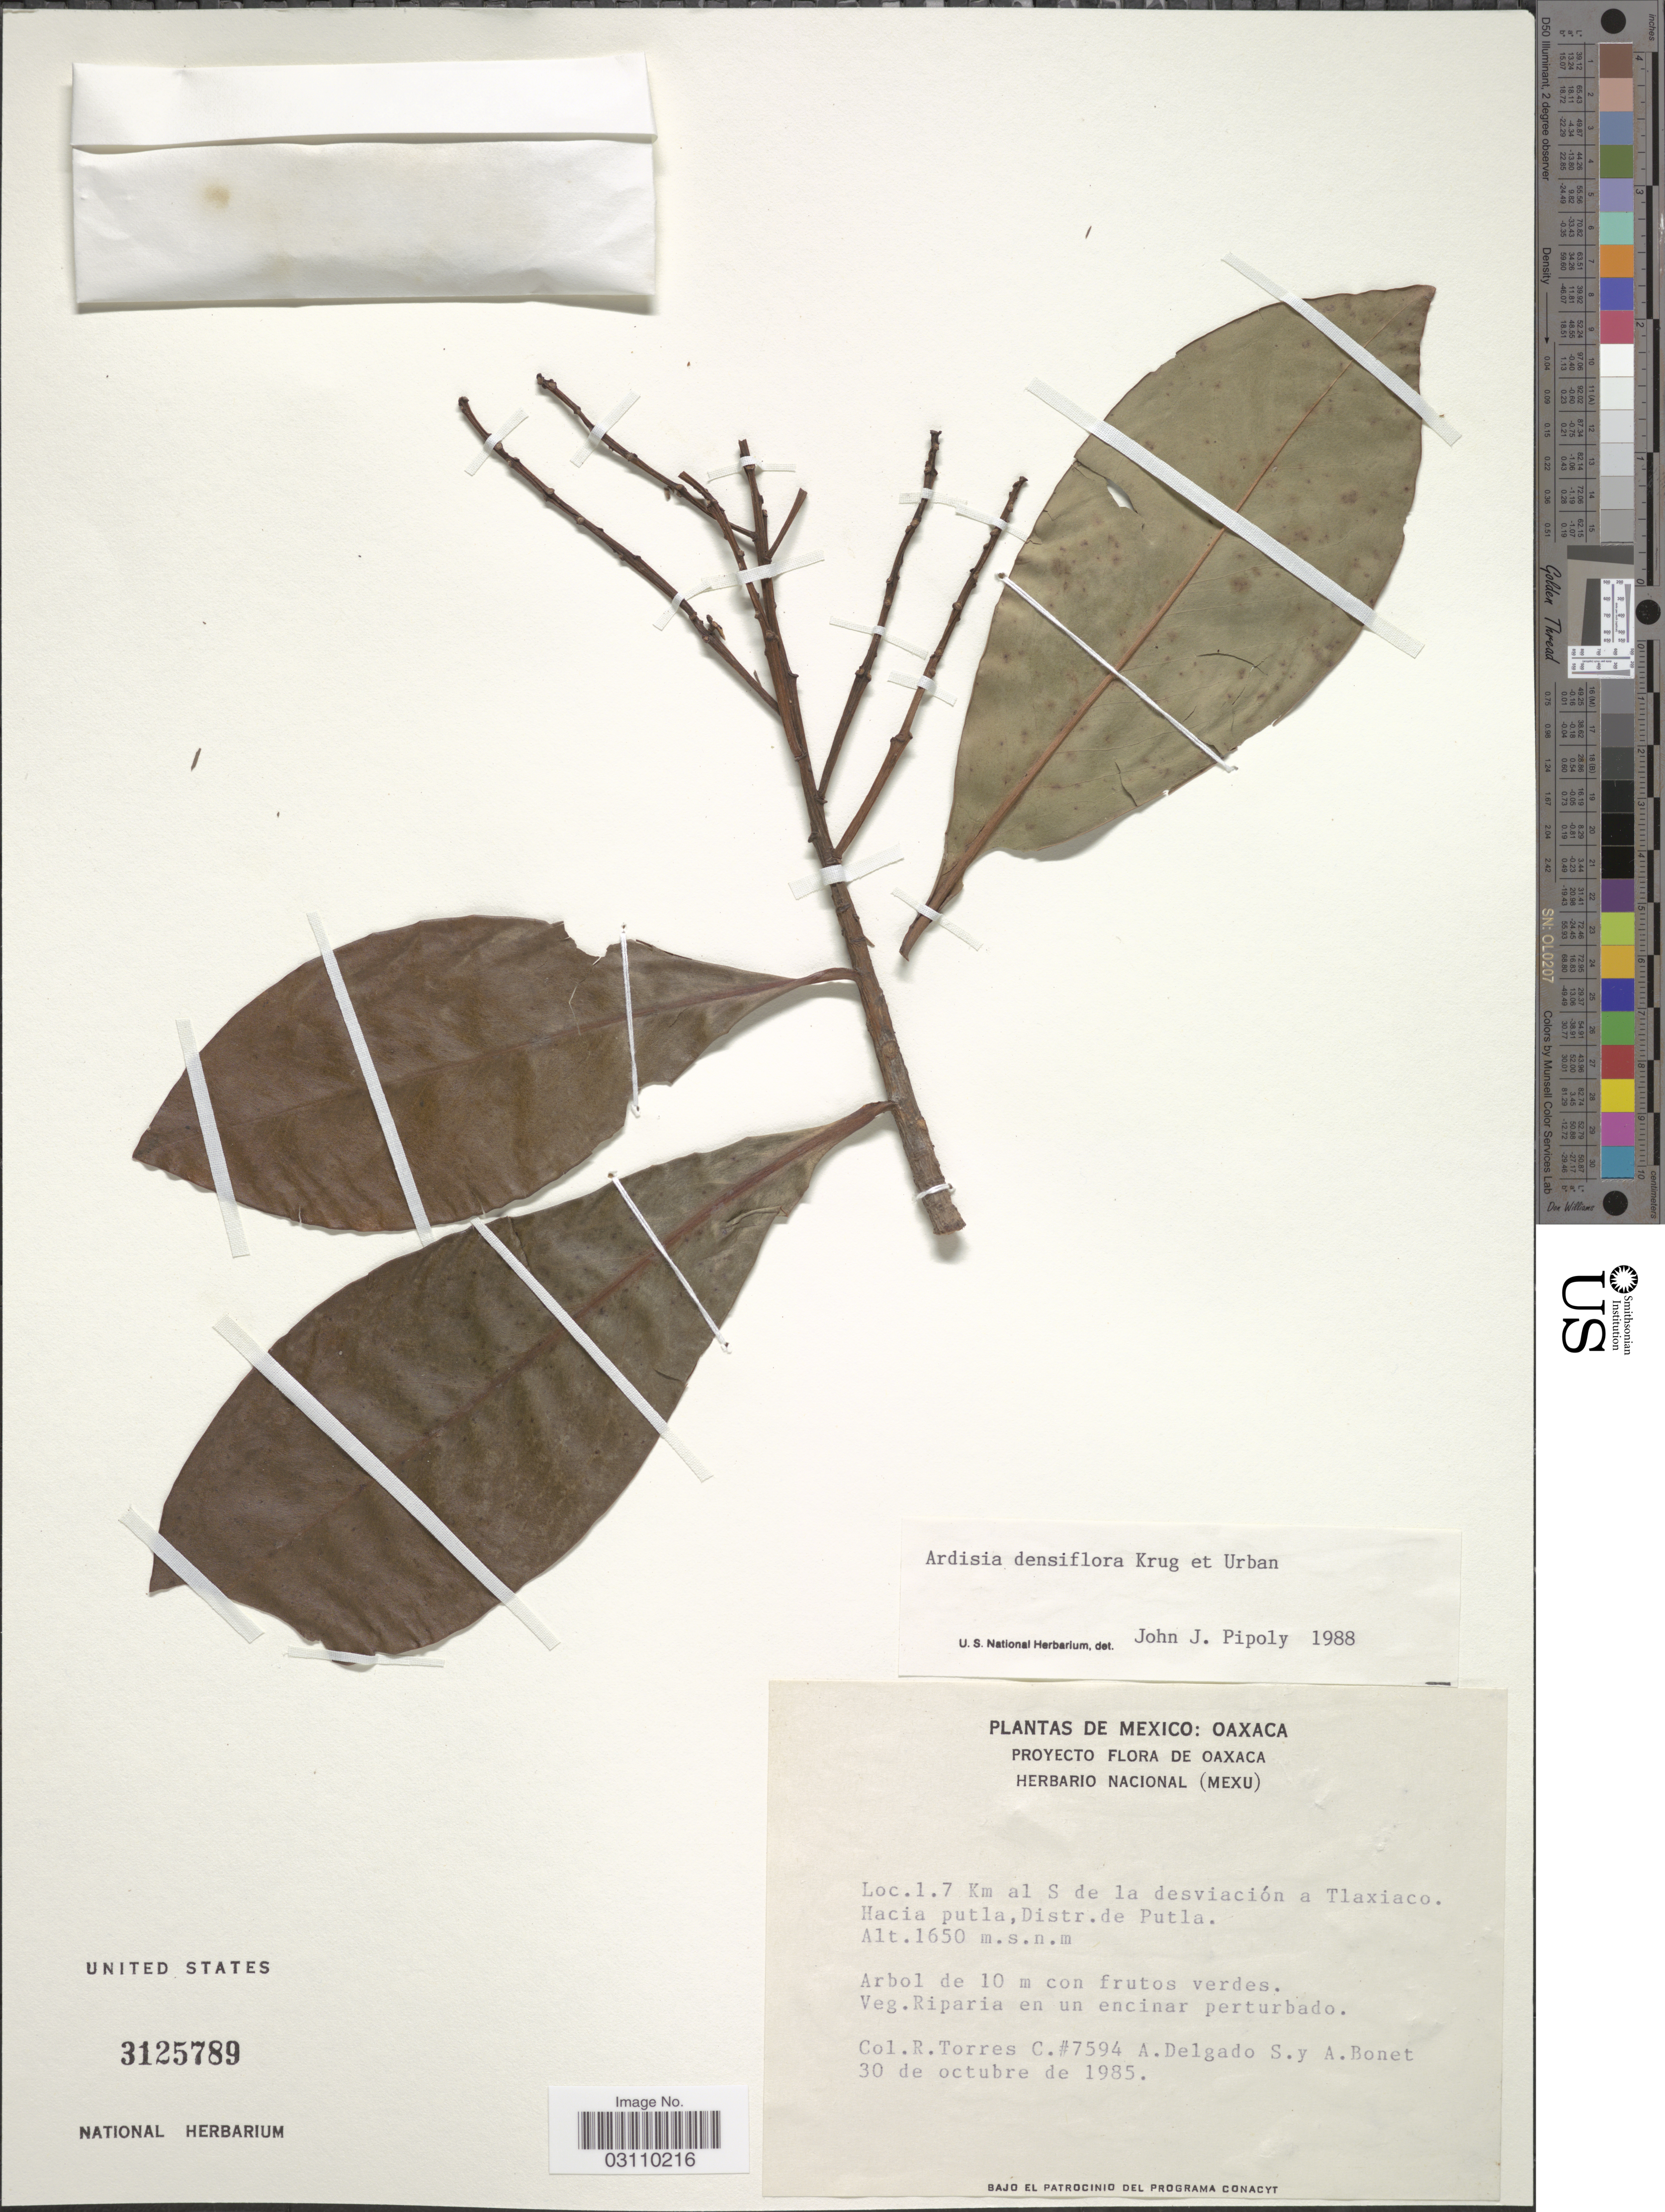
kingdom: Plantae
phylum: Tracheophyta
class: Magnoliopsida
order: Ericales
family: Primulaceae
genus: Ardisia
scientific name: Ardisia densiflora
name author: Krug & Urb.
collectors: R. Torres C., A. Delgado S. & A. Bonet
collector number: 7594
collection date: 1985-10-30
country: Mexico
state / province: Oaxaca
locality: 1.7 Km al S de la desviación a Tlaxiaco. Hacia putla, Distr. de Putla.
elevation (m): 1650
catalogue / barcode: US 3125789